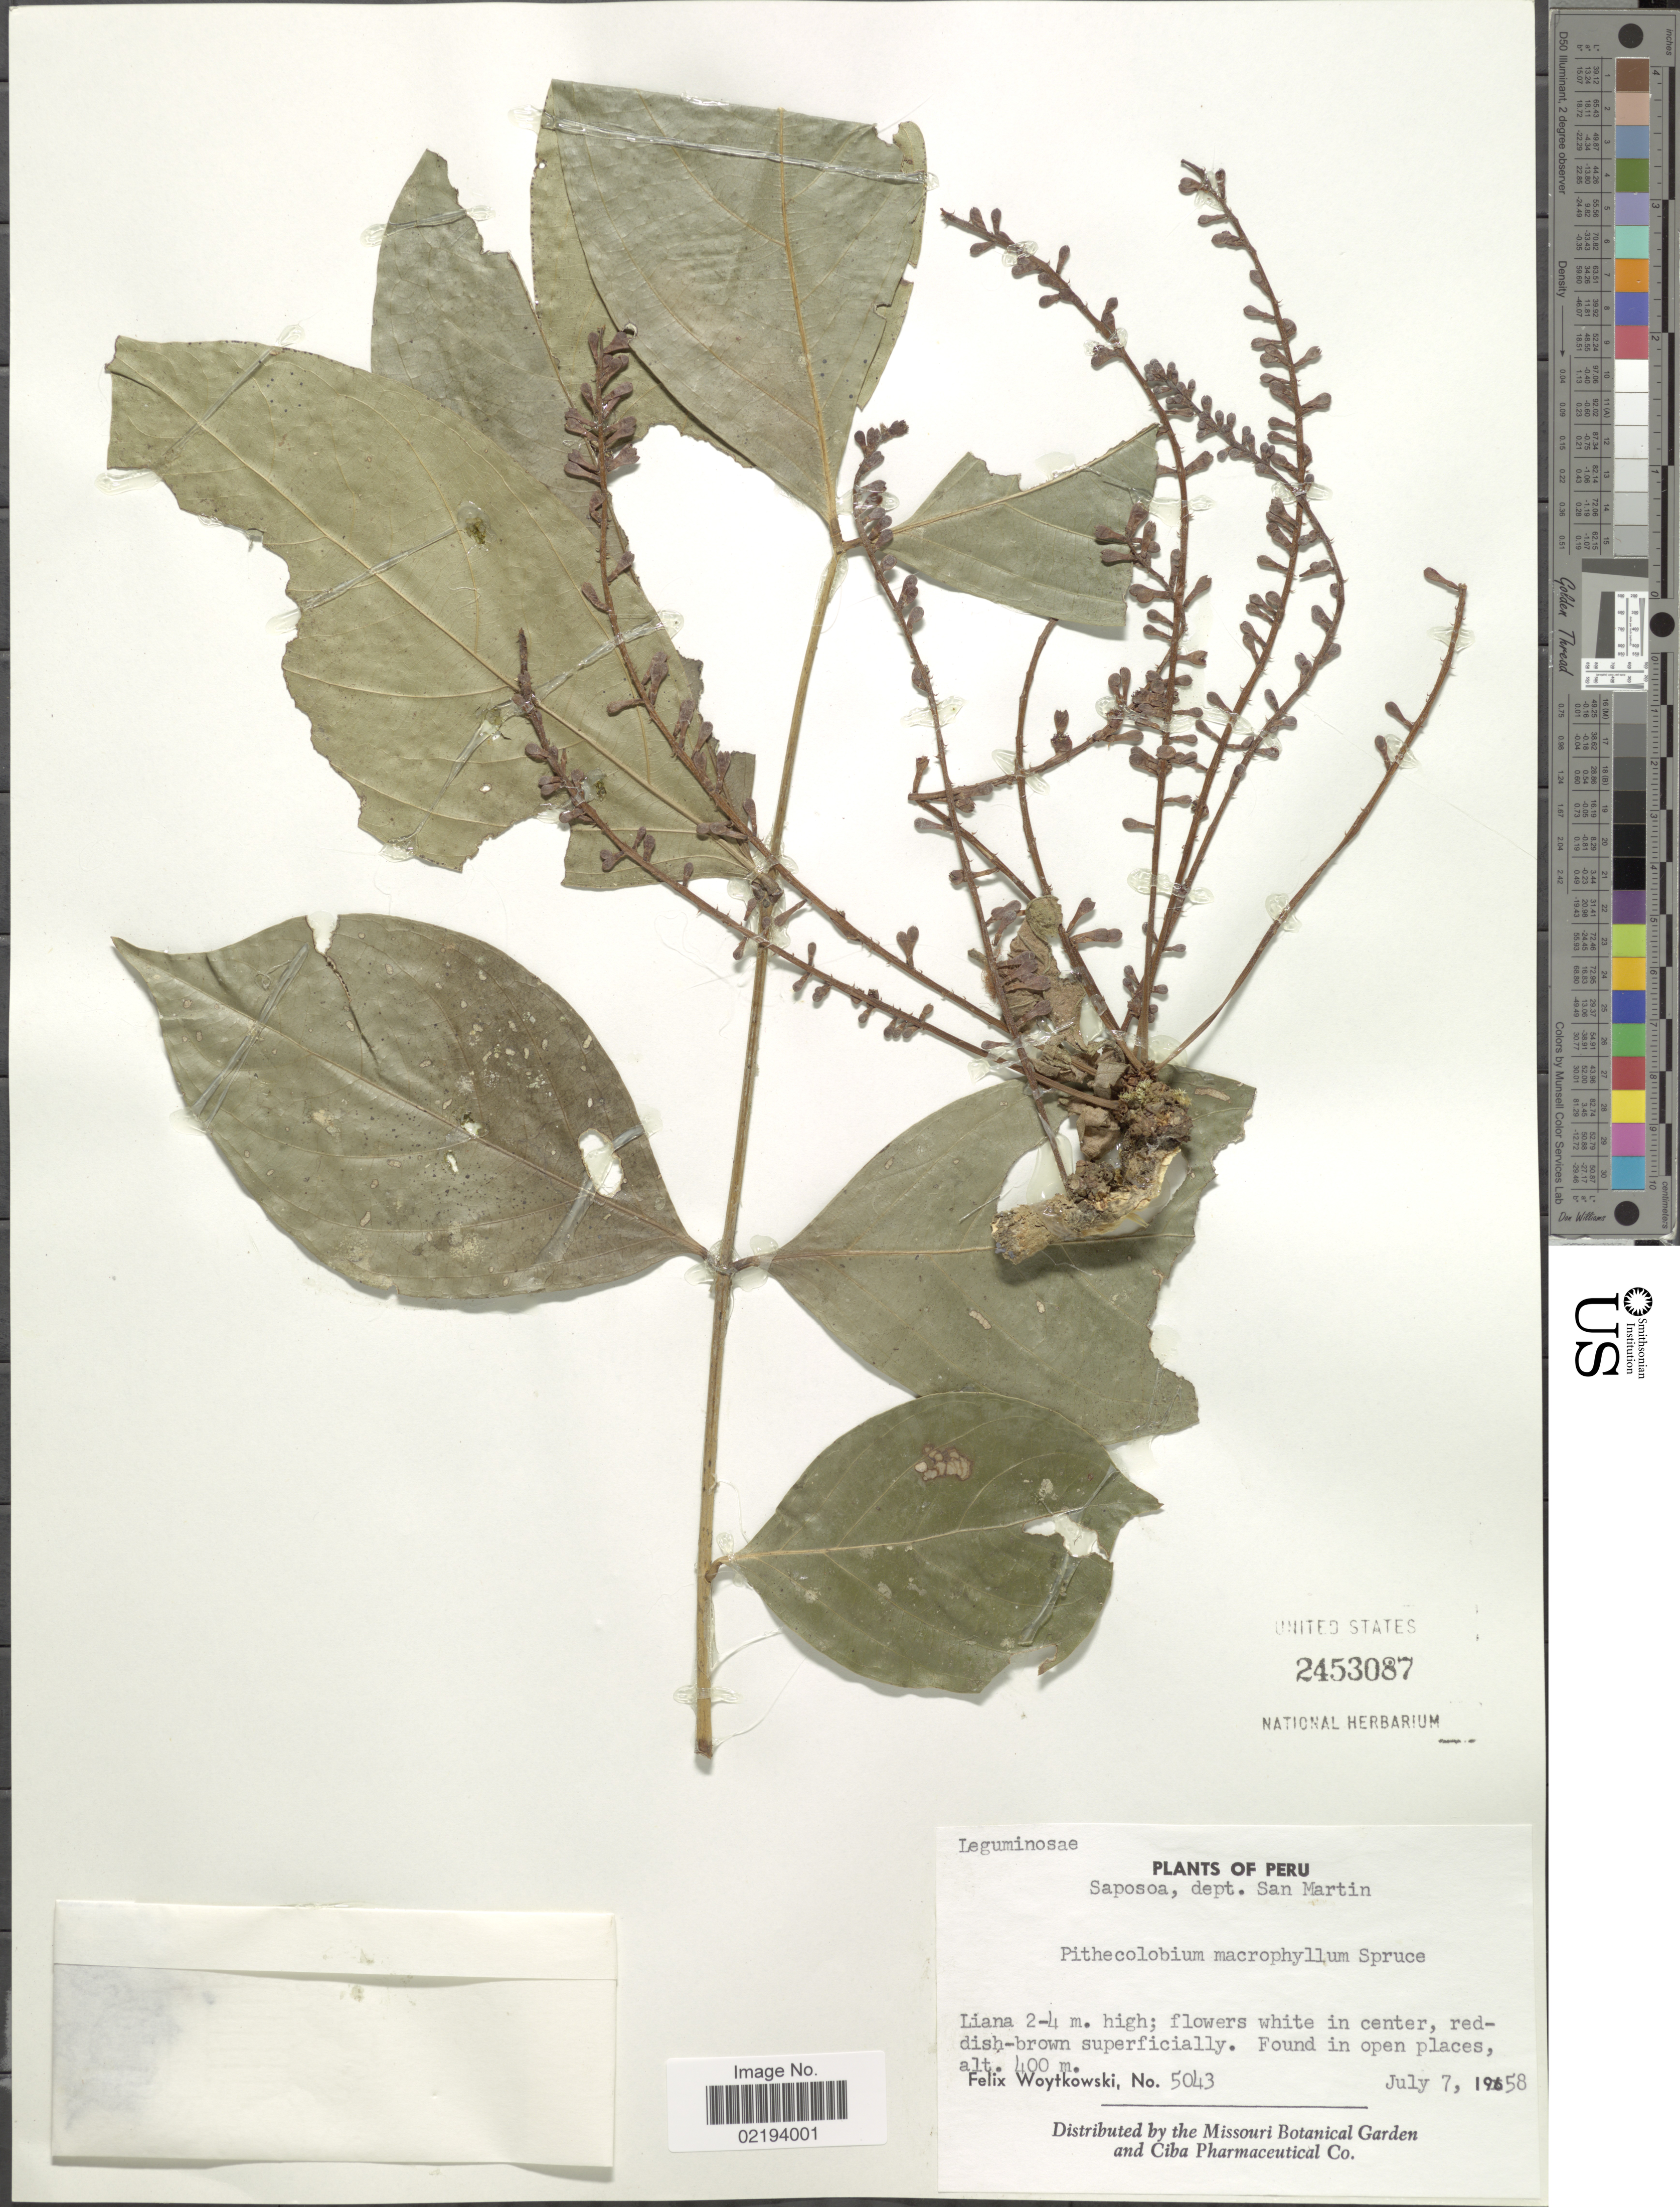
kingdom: Plantae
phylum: Tracheophyta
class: Magnoliopsida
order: Fabales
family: Fabaceae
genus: Zygia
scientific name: Zygia coccinea var. macrophylla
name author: (Benth.) Barneby & J.W. Grimes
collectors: F. Woytkowski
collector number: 5043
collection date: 1958-07-07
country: Peru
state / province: San Martín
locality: Saposoa, dept. San Martin, Found in open places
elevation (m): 400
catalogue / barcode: US 2453087